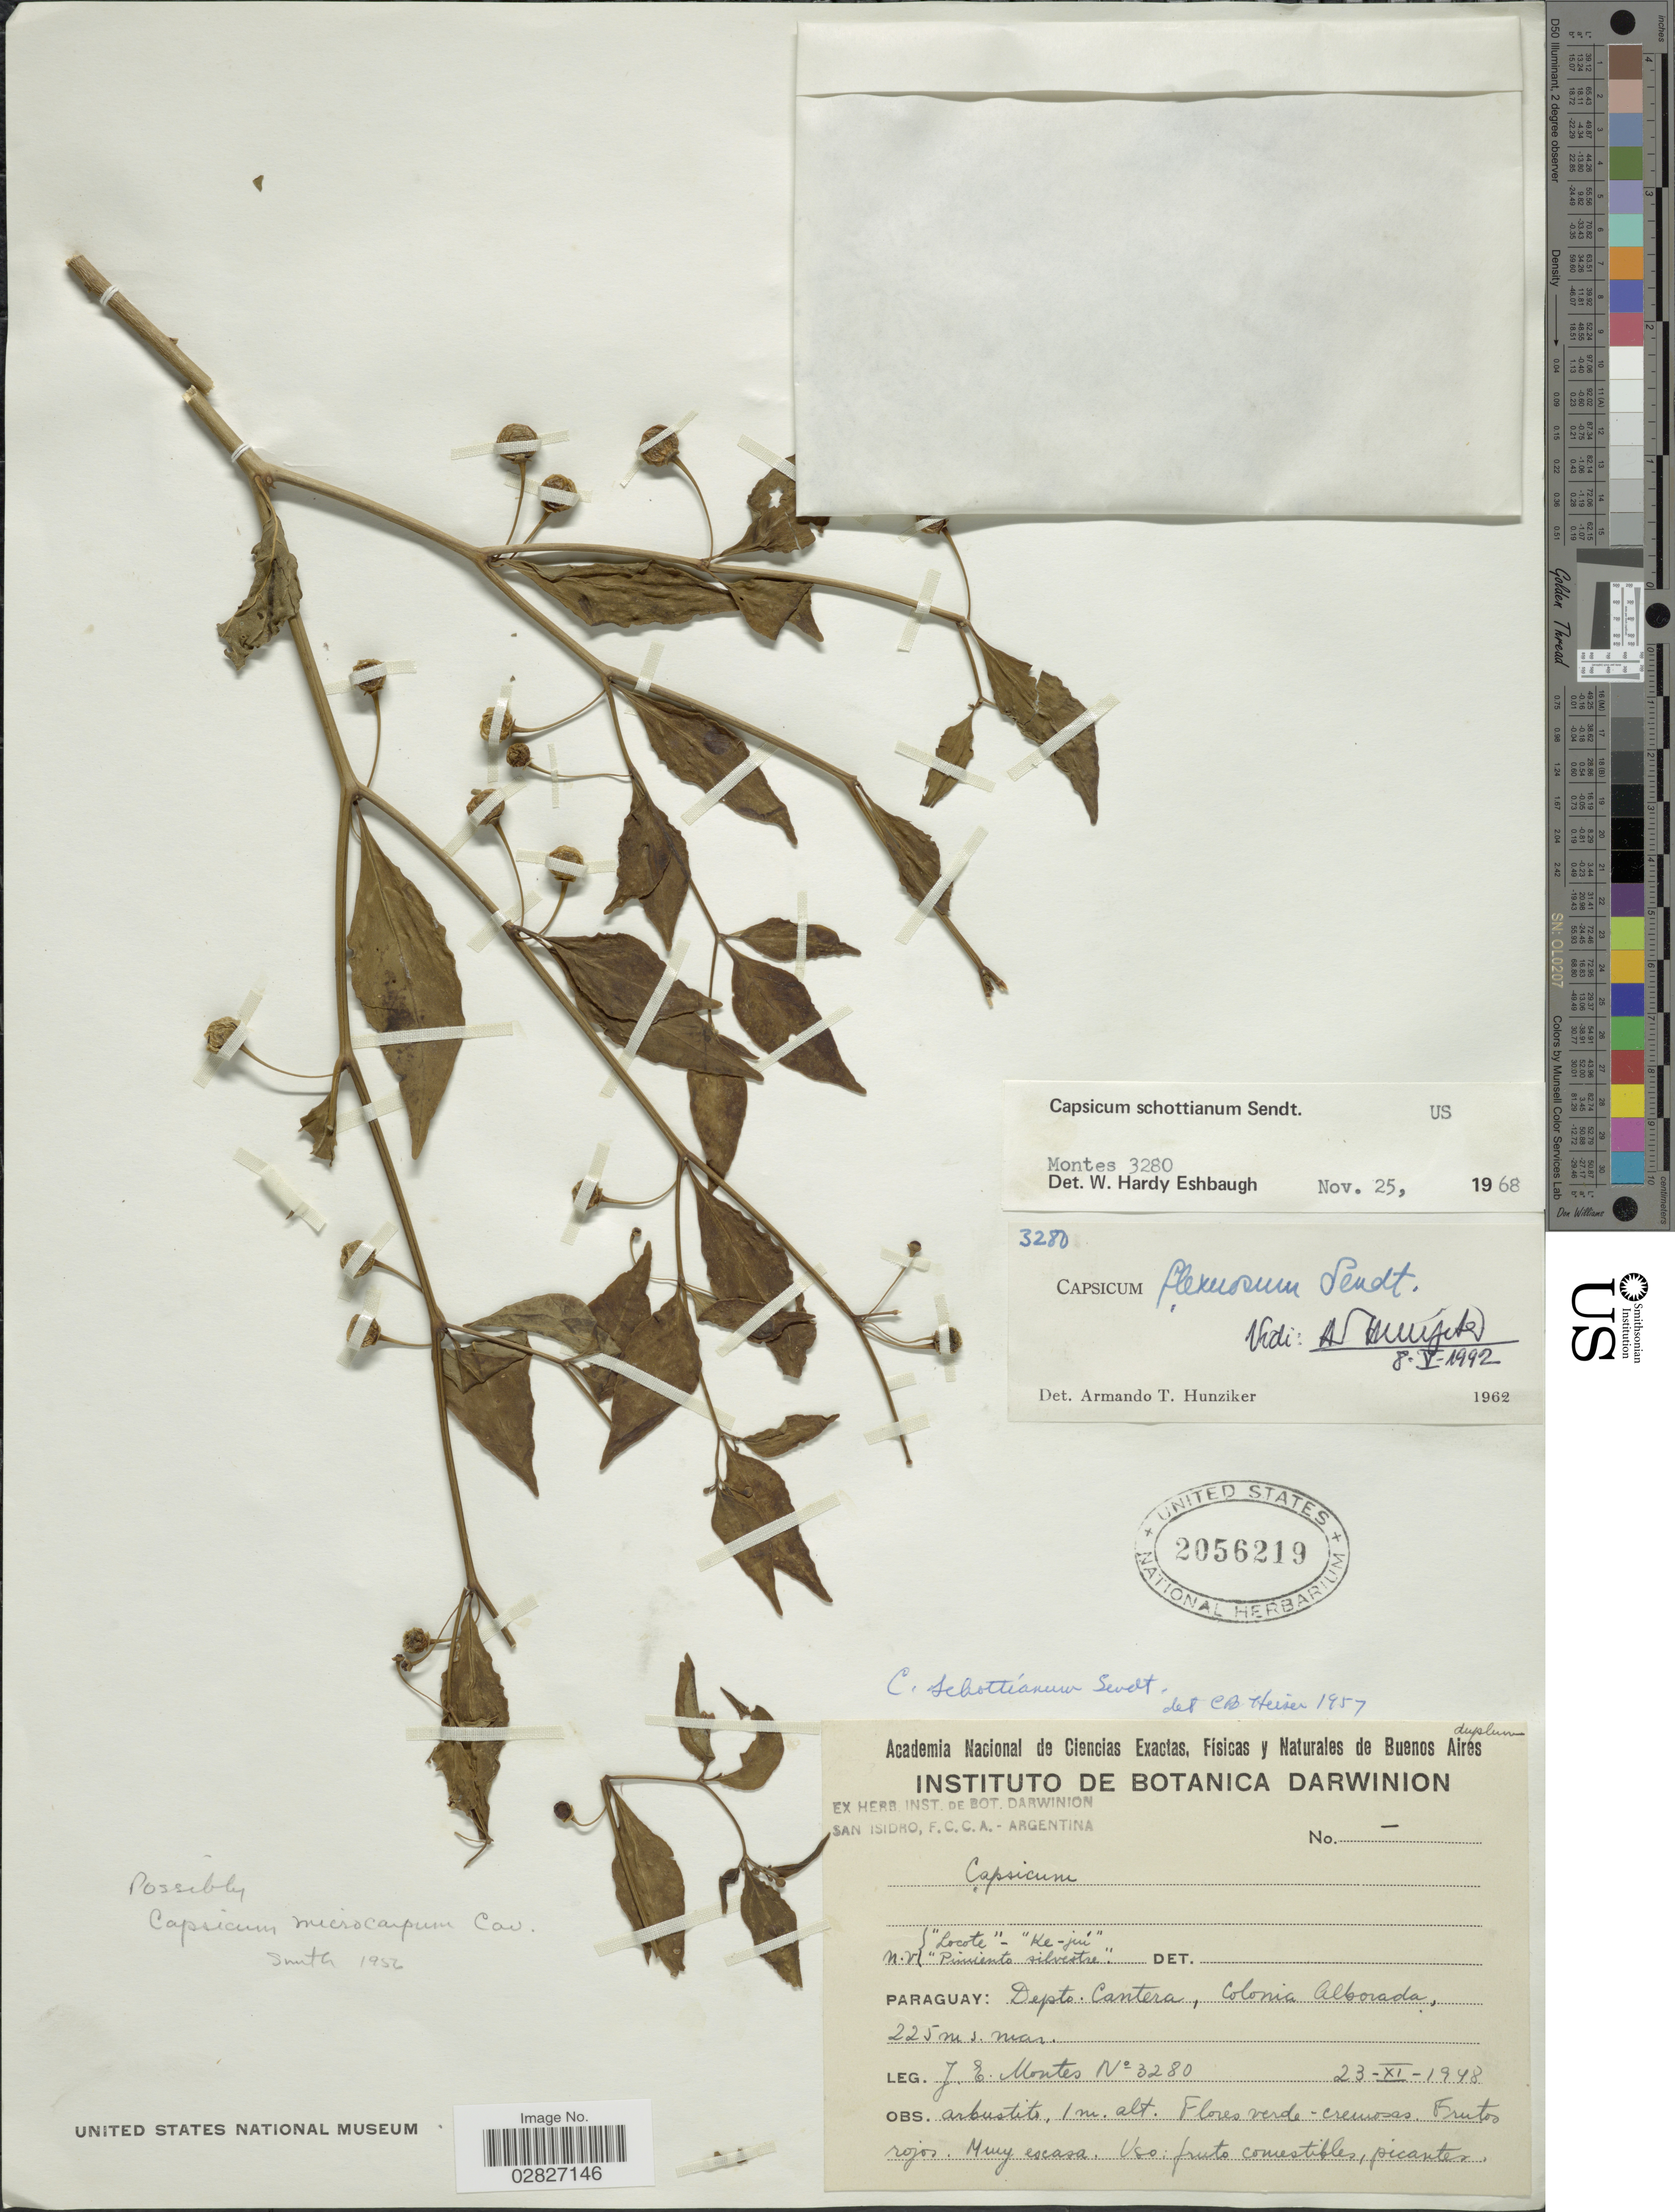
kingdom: Plantae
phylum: Tracheophyta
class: Magnoliopsida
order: Solanales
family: Solanaceae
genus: Capsicum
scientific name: Capsicum flexuosum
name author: Sendtn.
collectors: J. E. Montes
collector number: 3280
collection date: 1948-11-23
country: Paraguay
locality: Depto, Cantera, Colonia Alborada.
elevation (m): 225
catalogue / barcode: US 2056219